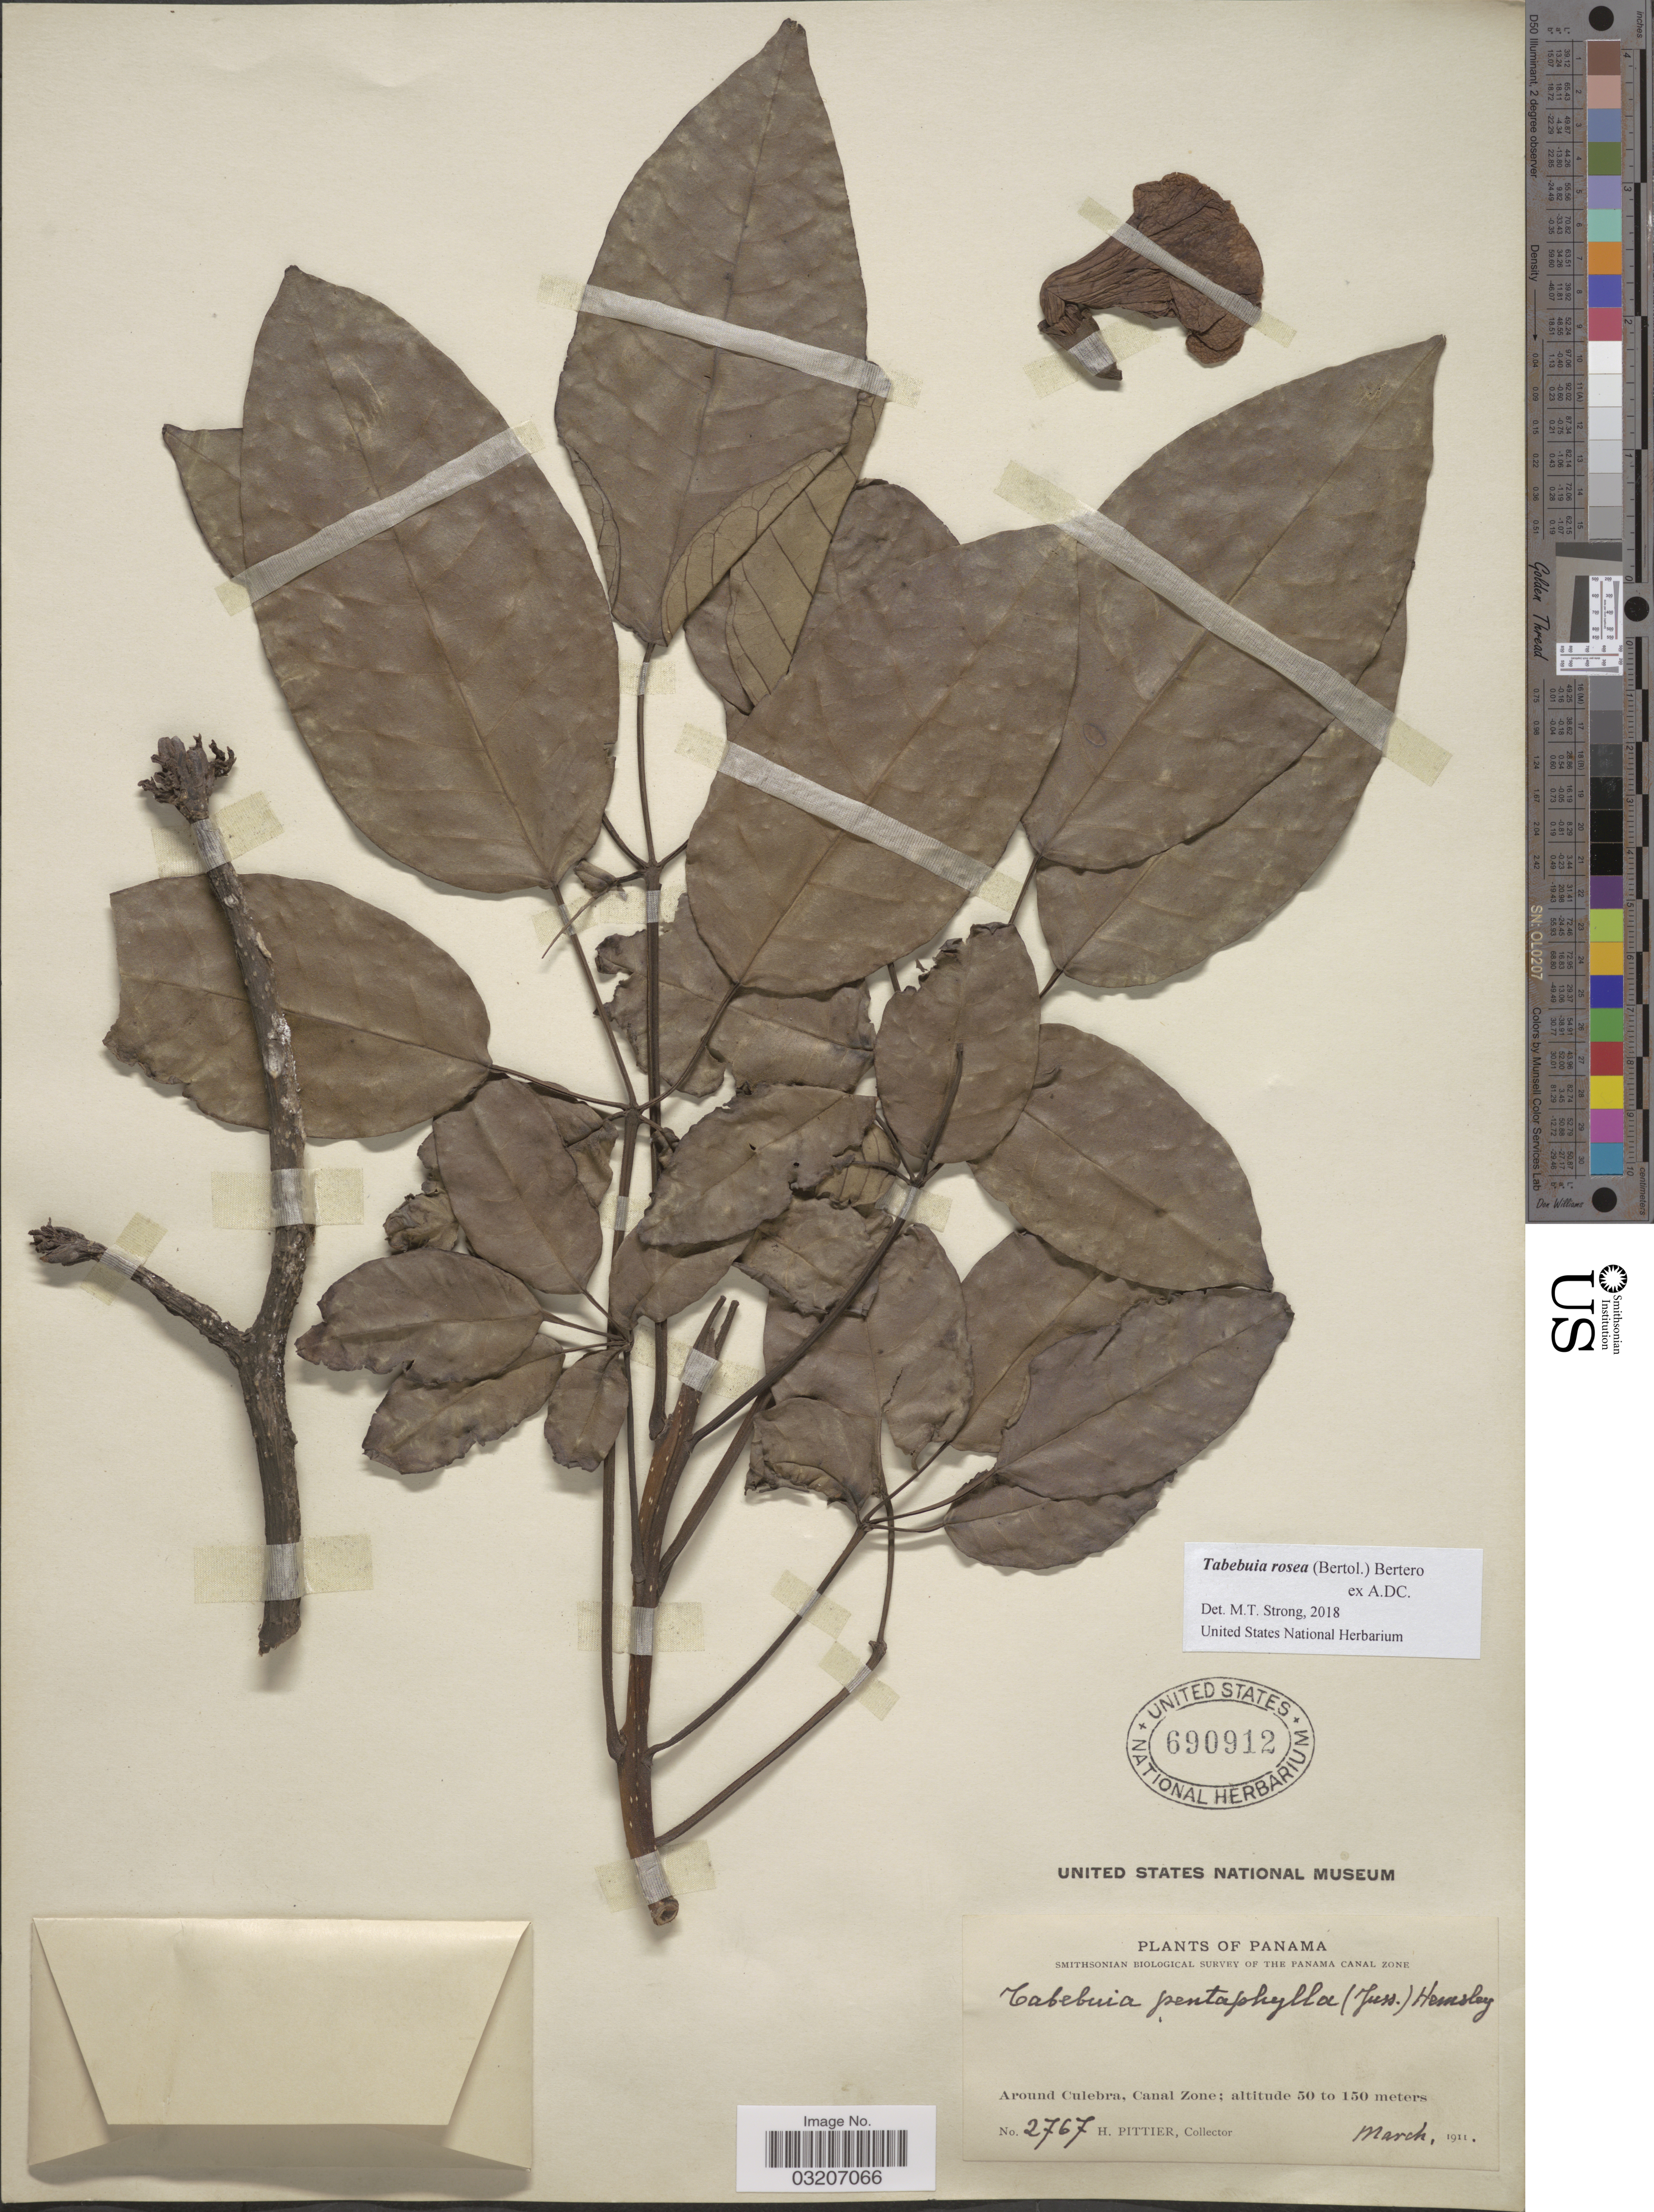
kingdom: Plantae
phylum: Tracheophyta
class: Magnoliopsida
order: Lamiales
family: Bignoniaceae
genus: Tabebuia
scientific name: Tabebuia rosea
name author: (Bertol.) DC.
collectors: H. F. Pittier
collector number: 2767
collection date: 1911-03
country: Panama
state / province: Colón / Panamá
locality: Around Culebra, Canal Zone.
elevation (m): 50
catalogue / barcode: US 690912